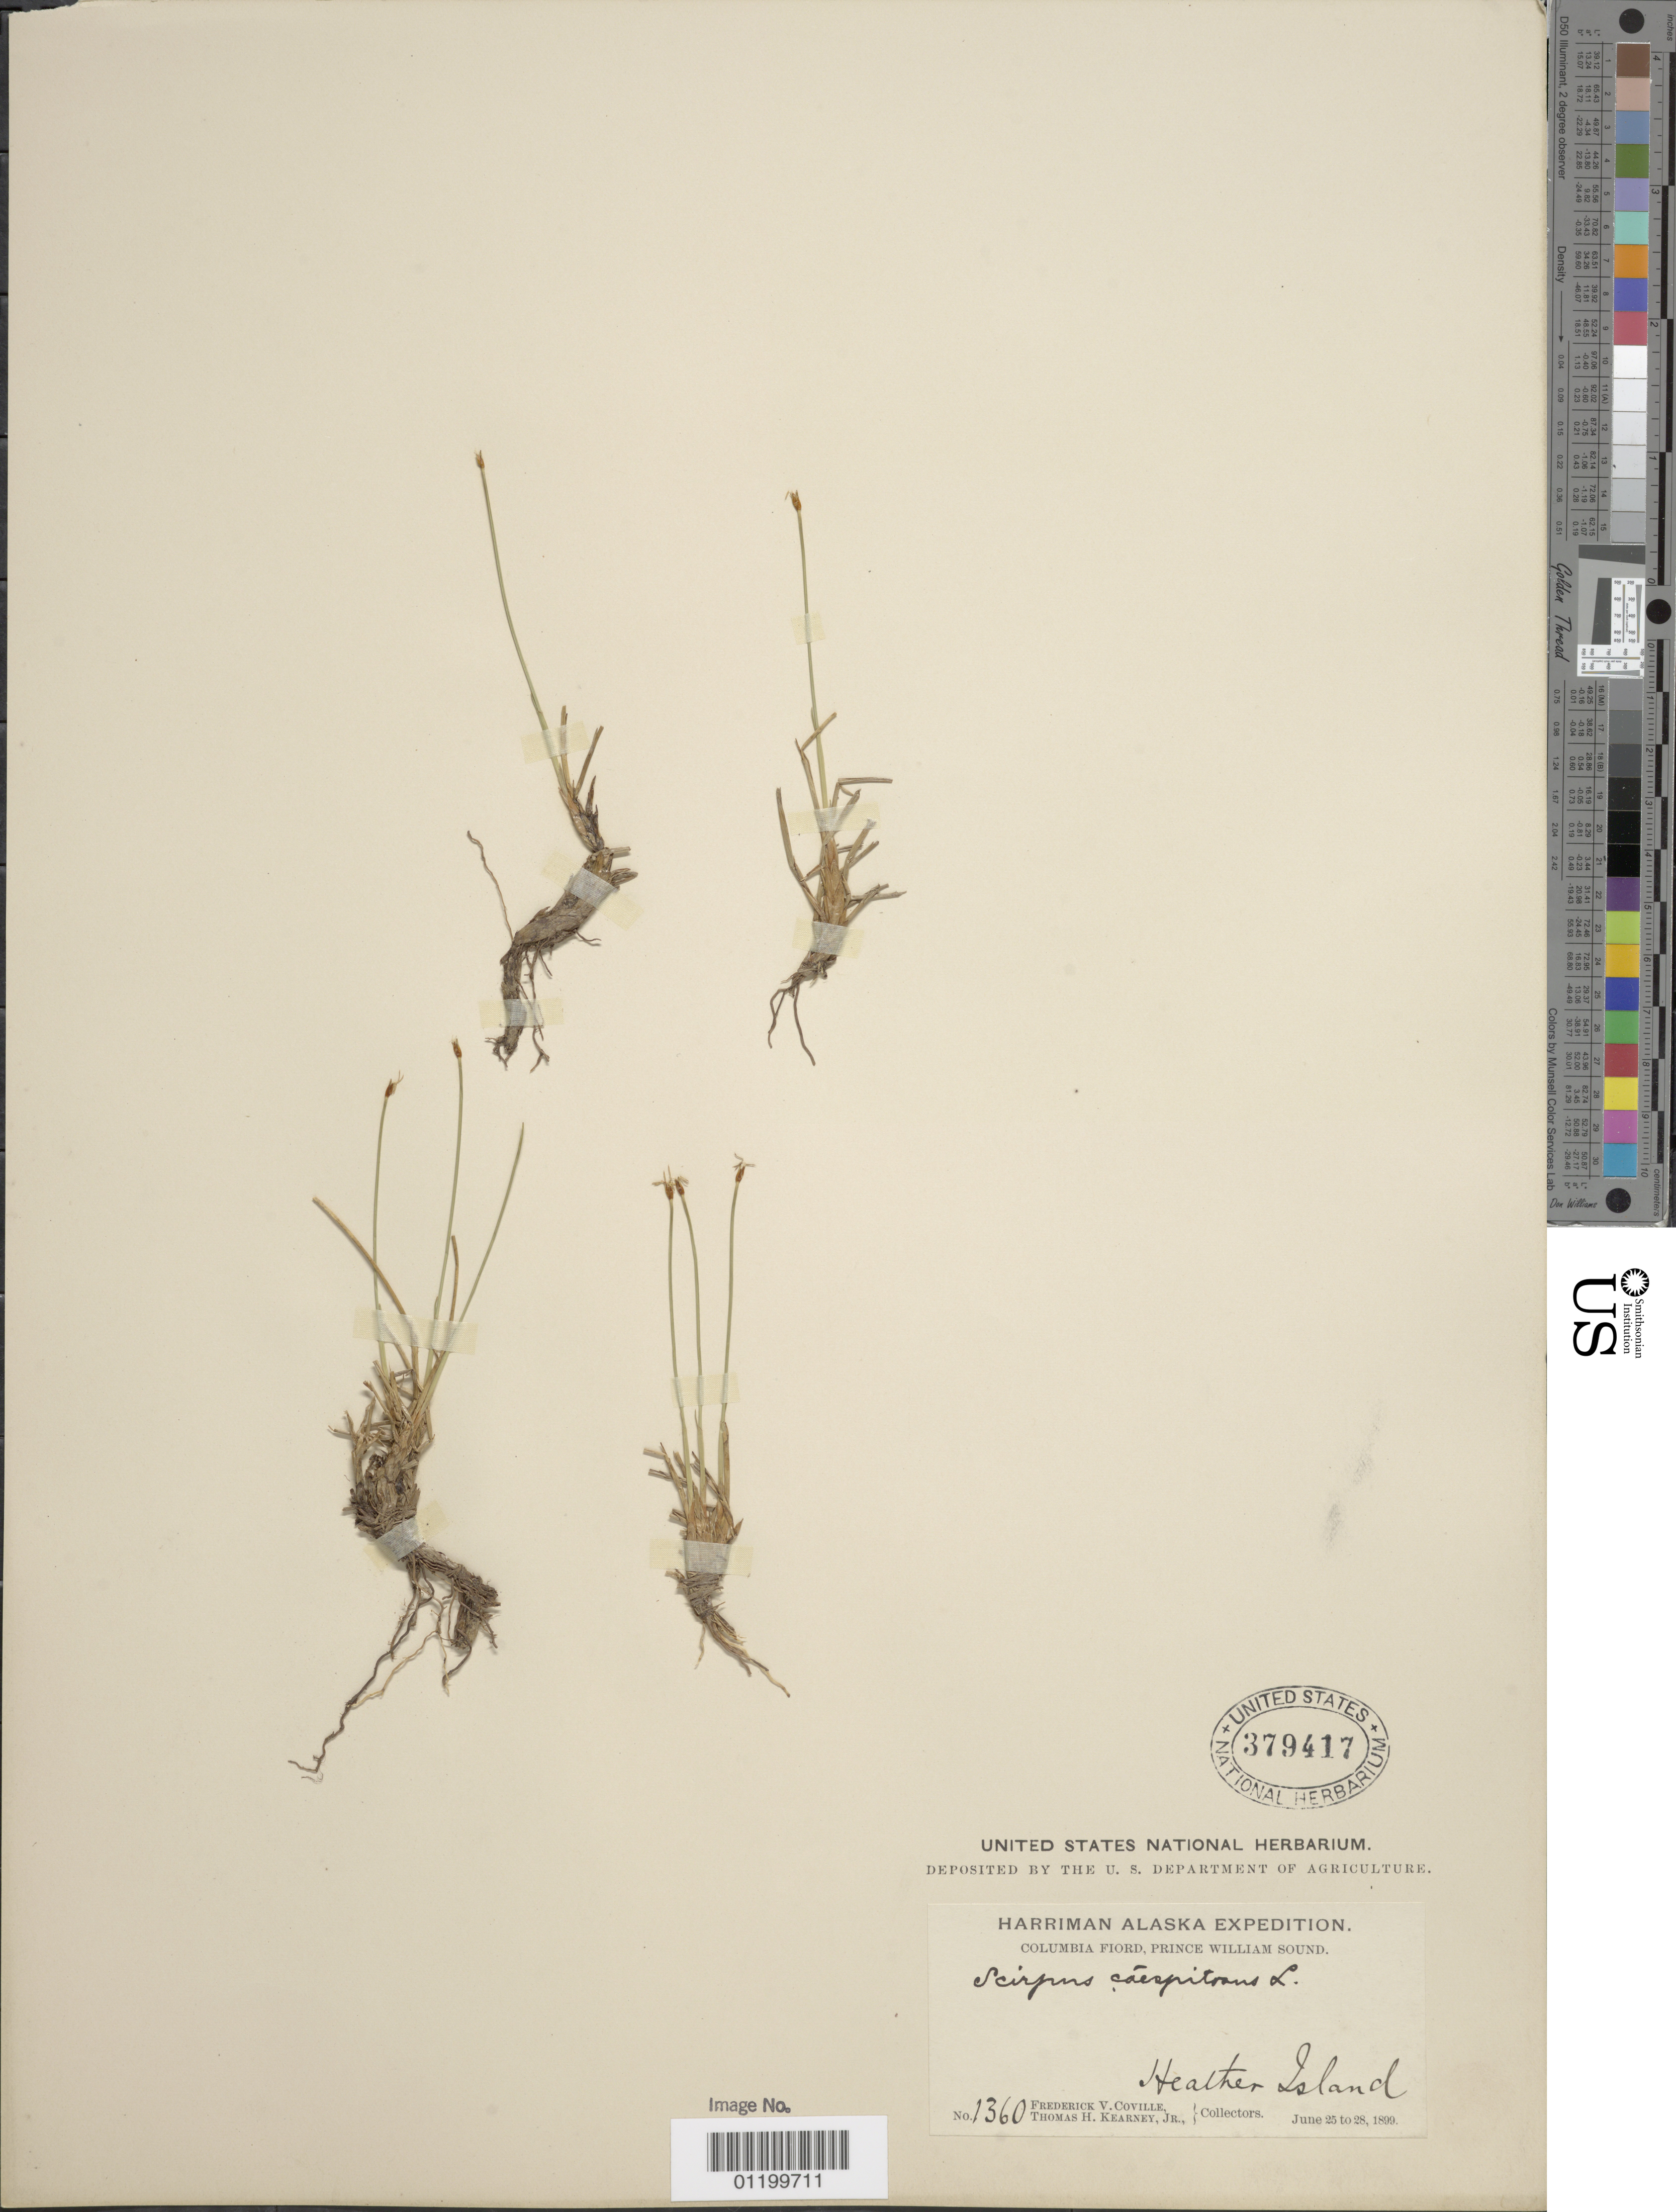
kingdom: Plantae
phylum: Tracheophyta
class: Liliopsida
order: Poales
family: Cyperaceae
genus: Trichophorum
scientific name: Trichophorum cespitosum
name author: (L.) Hartm.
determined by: Strong, Mark T., (BOT), Smithsonian Institution - National Museum of Natural History (UNITED STATES)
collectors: F. V. Coville & T. H. Kearney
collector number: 1360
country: United States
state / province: Alaska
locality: Columbia Fiord, Prince William Sound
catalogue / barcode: US 379417